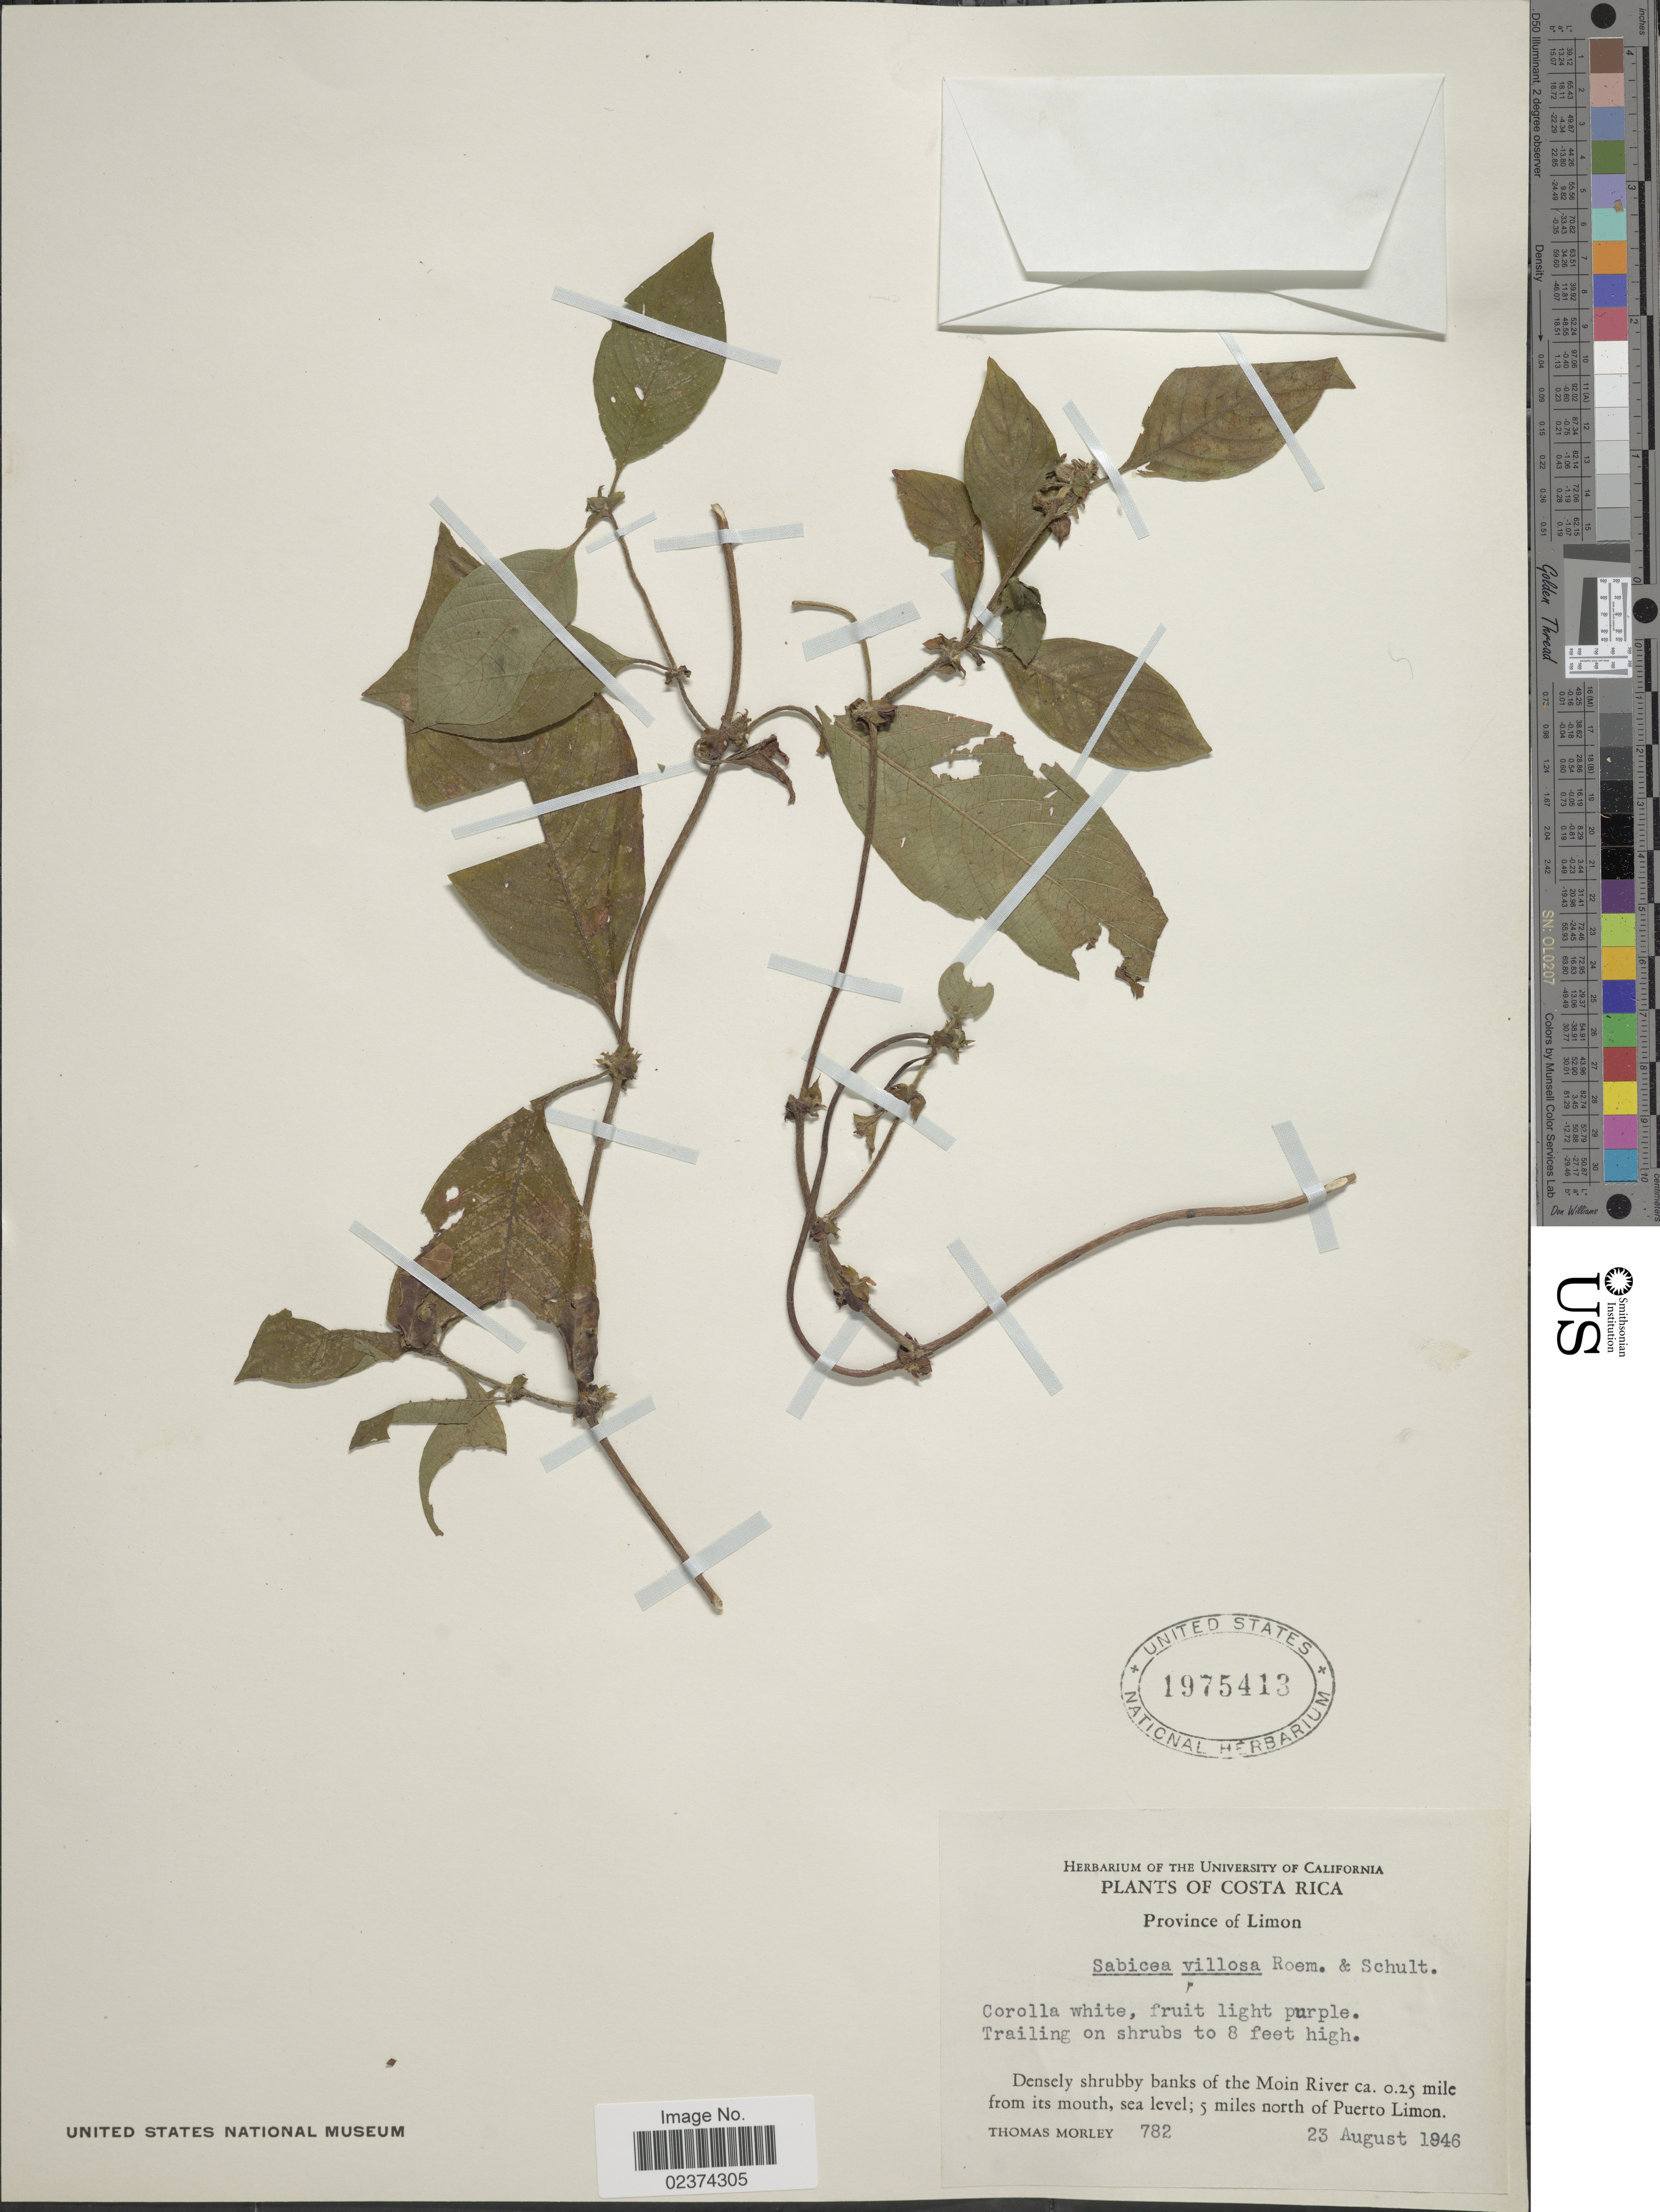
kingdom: Plantae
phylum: Tracheophyta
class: Magnoliopsida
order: Gentianales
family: Rubiaceae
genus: Sabicea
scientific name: Sabicea hirsuta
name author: Kunth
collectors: T. Morley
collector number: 782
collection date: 1946-08-23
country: Costa Rica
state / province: Limón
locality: Province of Limon. Densely shrubby banks of the Moin River ca. 0.25 mile from its mouth, sea level; 5 miles north of Puerto Limon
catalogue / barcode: US 1975413